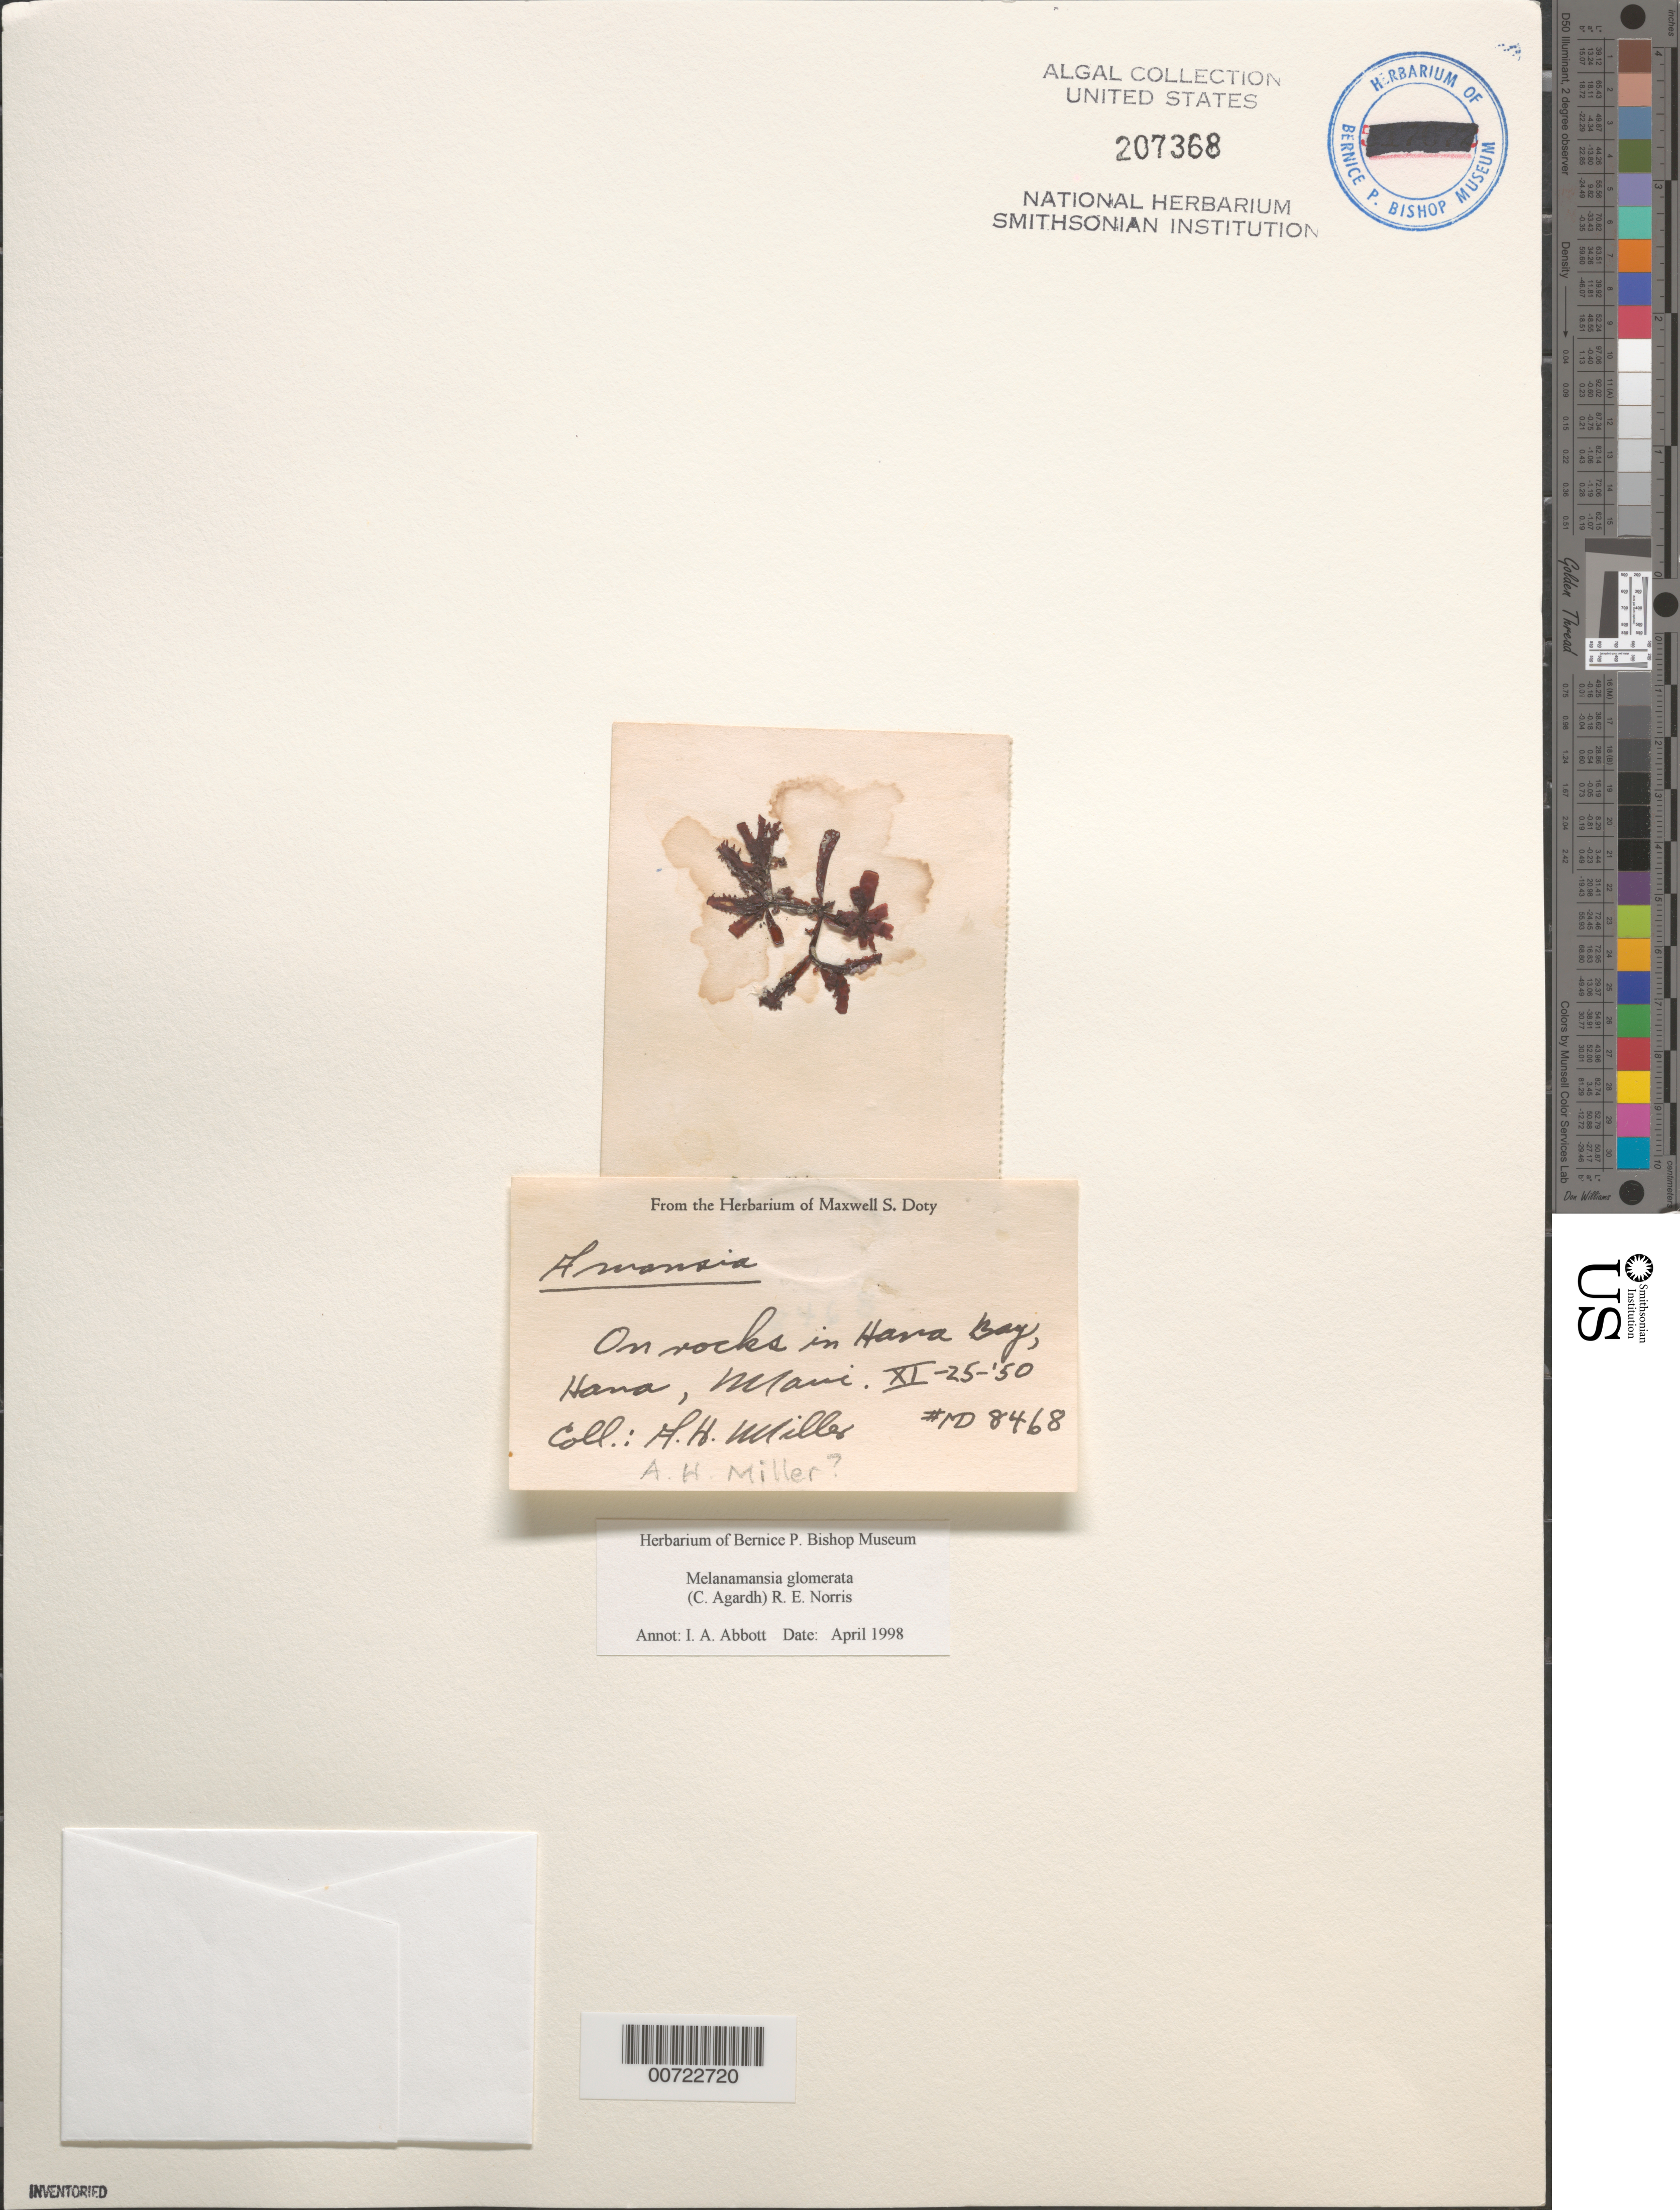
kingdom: Plantae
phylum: Rhodophyta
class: Florideophyceae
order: Ceramiales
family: Rhodomelaceae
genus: Amansia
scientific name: Amansia glomerata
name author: C. Agardh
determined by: Algae name updating Project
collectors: A. H. Miller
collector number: MSD 8468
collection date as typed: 25 Nov 1950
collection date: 1950-11-25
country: United States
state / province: Hawaii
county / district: Maui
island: Maui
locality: Hana Bay, Hana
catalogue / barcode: US 207368